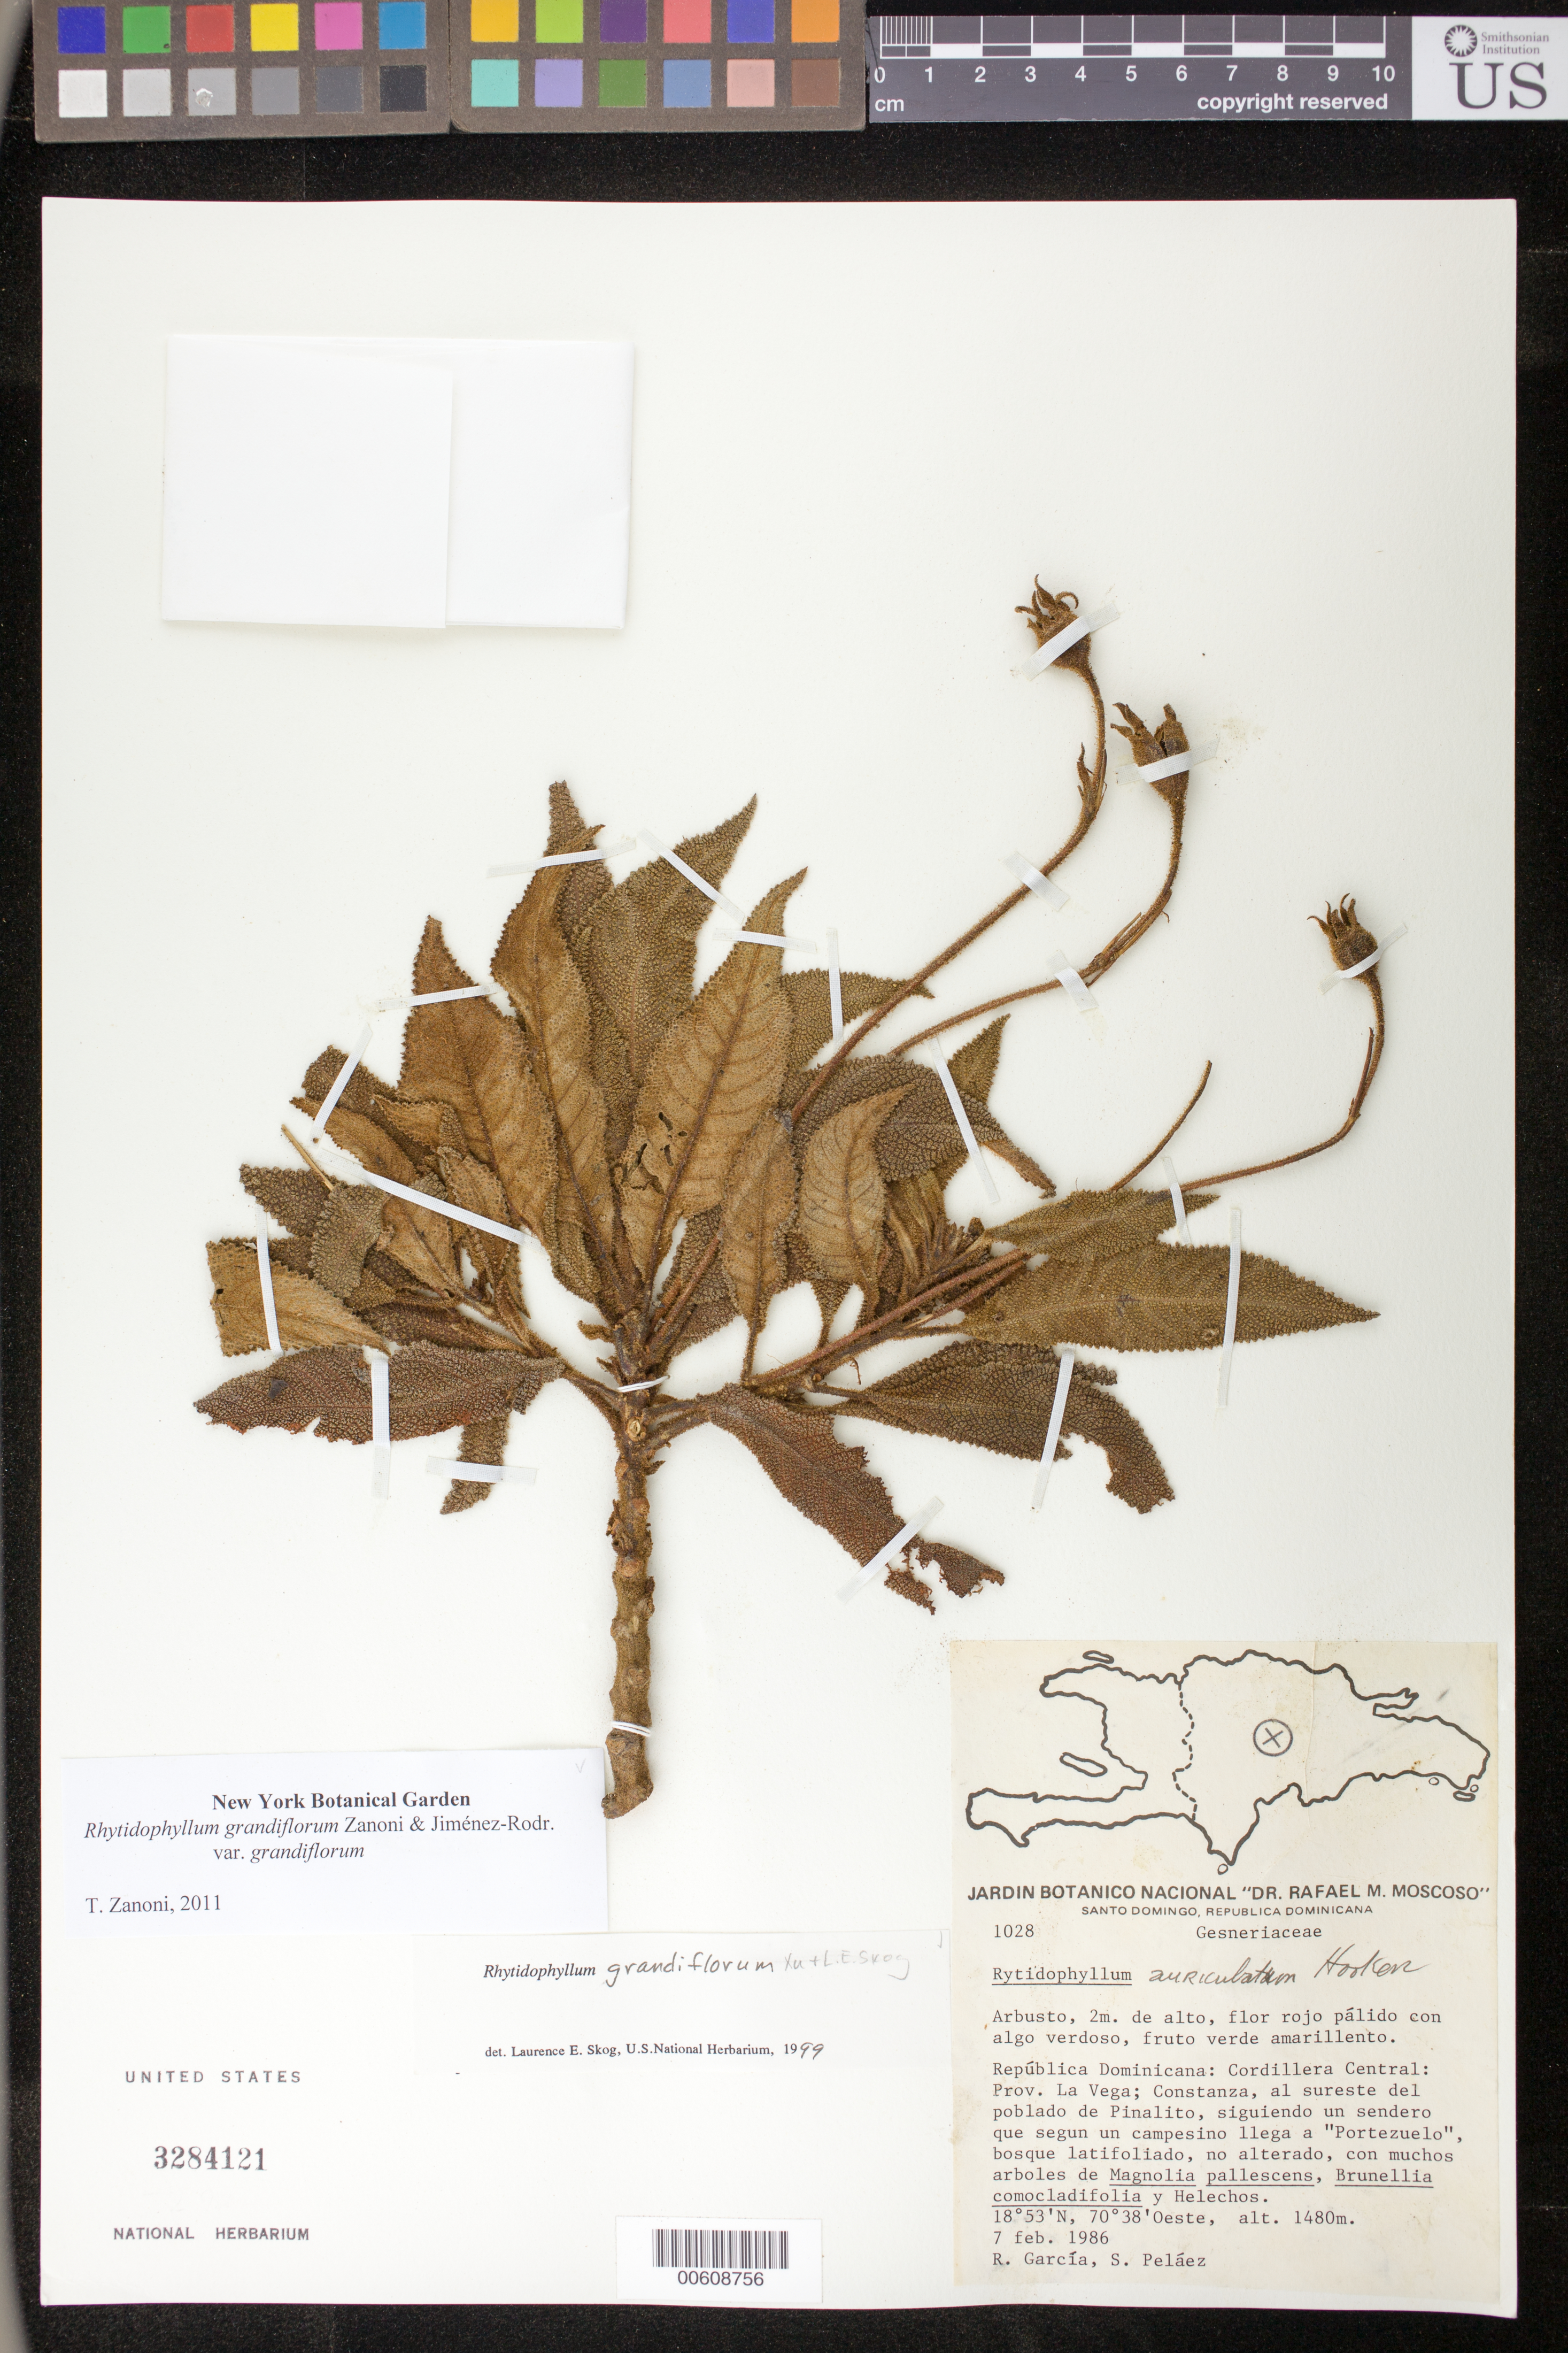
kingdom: Plantae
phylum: Tracheophyta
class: Magnoliopsida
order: Lamiales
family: Gesneriaceae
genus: Rhytidophyllum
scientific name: Rhytidophyllum grandiflorum var. grandiflorum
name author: Z.R. Xu & L.E. Skog ex Zanoni & Jiménez Rodr.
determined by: Zanoni, T. A., (NY), New York Botanical Garden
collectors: R. García & S. Pelaez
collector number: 1028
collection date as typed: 07 Feb 1986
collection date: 1986-02-07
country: Dominican Republic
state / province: La Vega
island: Hispaniola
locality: Cordillera Central: Prov. La Vega; Constanza, al sureste del poblado de Pinalito, siguiendo un sendero que segun un campesino llega a "Portezuelo"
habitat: Bosque latifoliado, no alterado, con muchos árboles de Magnolia pallescens, Brunellia comocladifolia y Helechos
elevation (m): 1480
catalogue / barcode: US 3284121